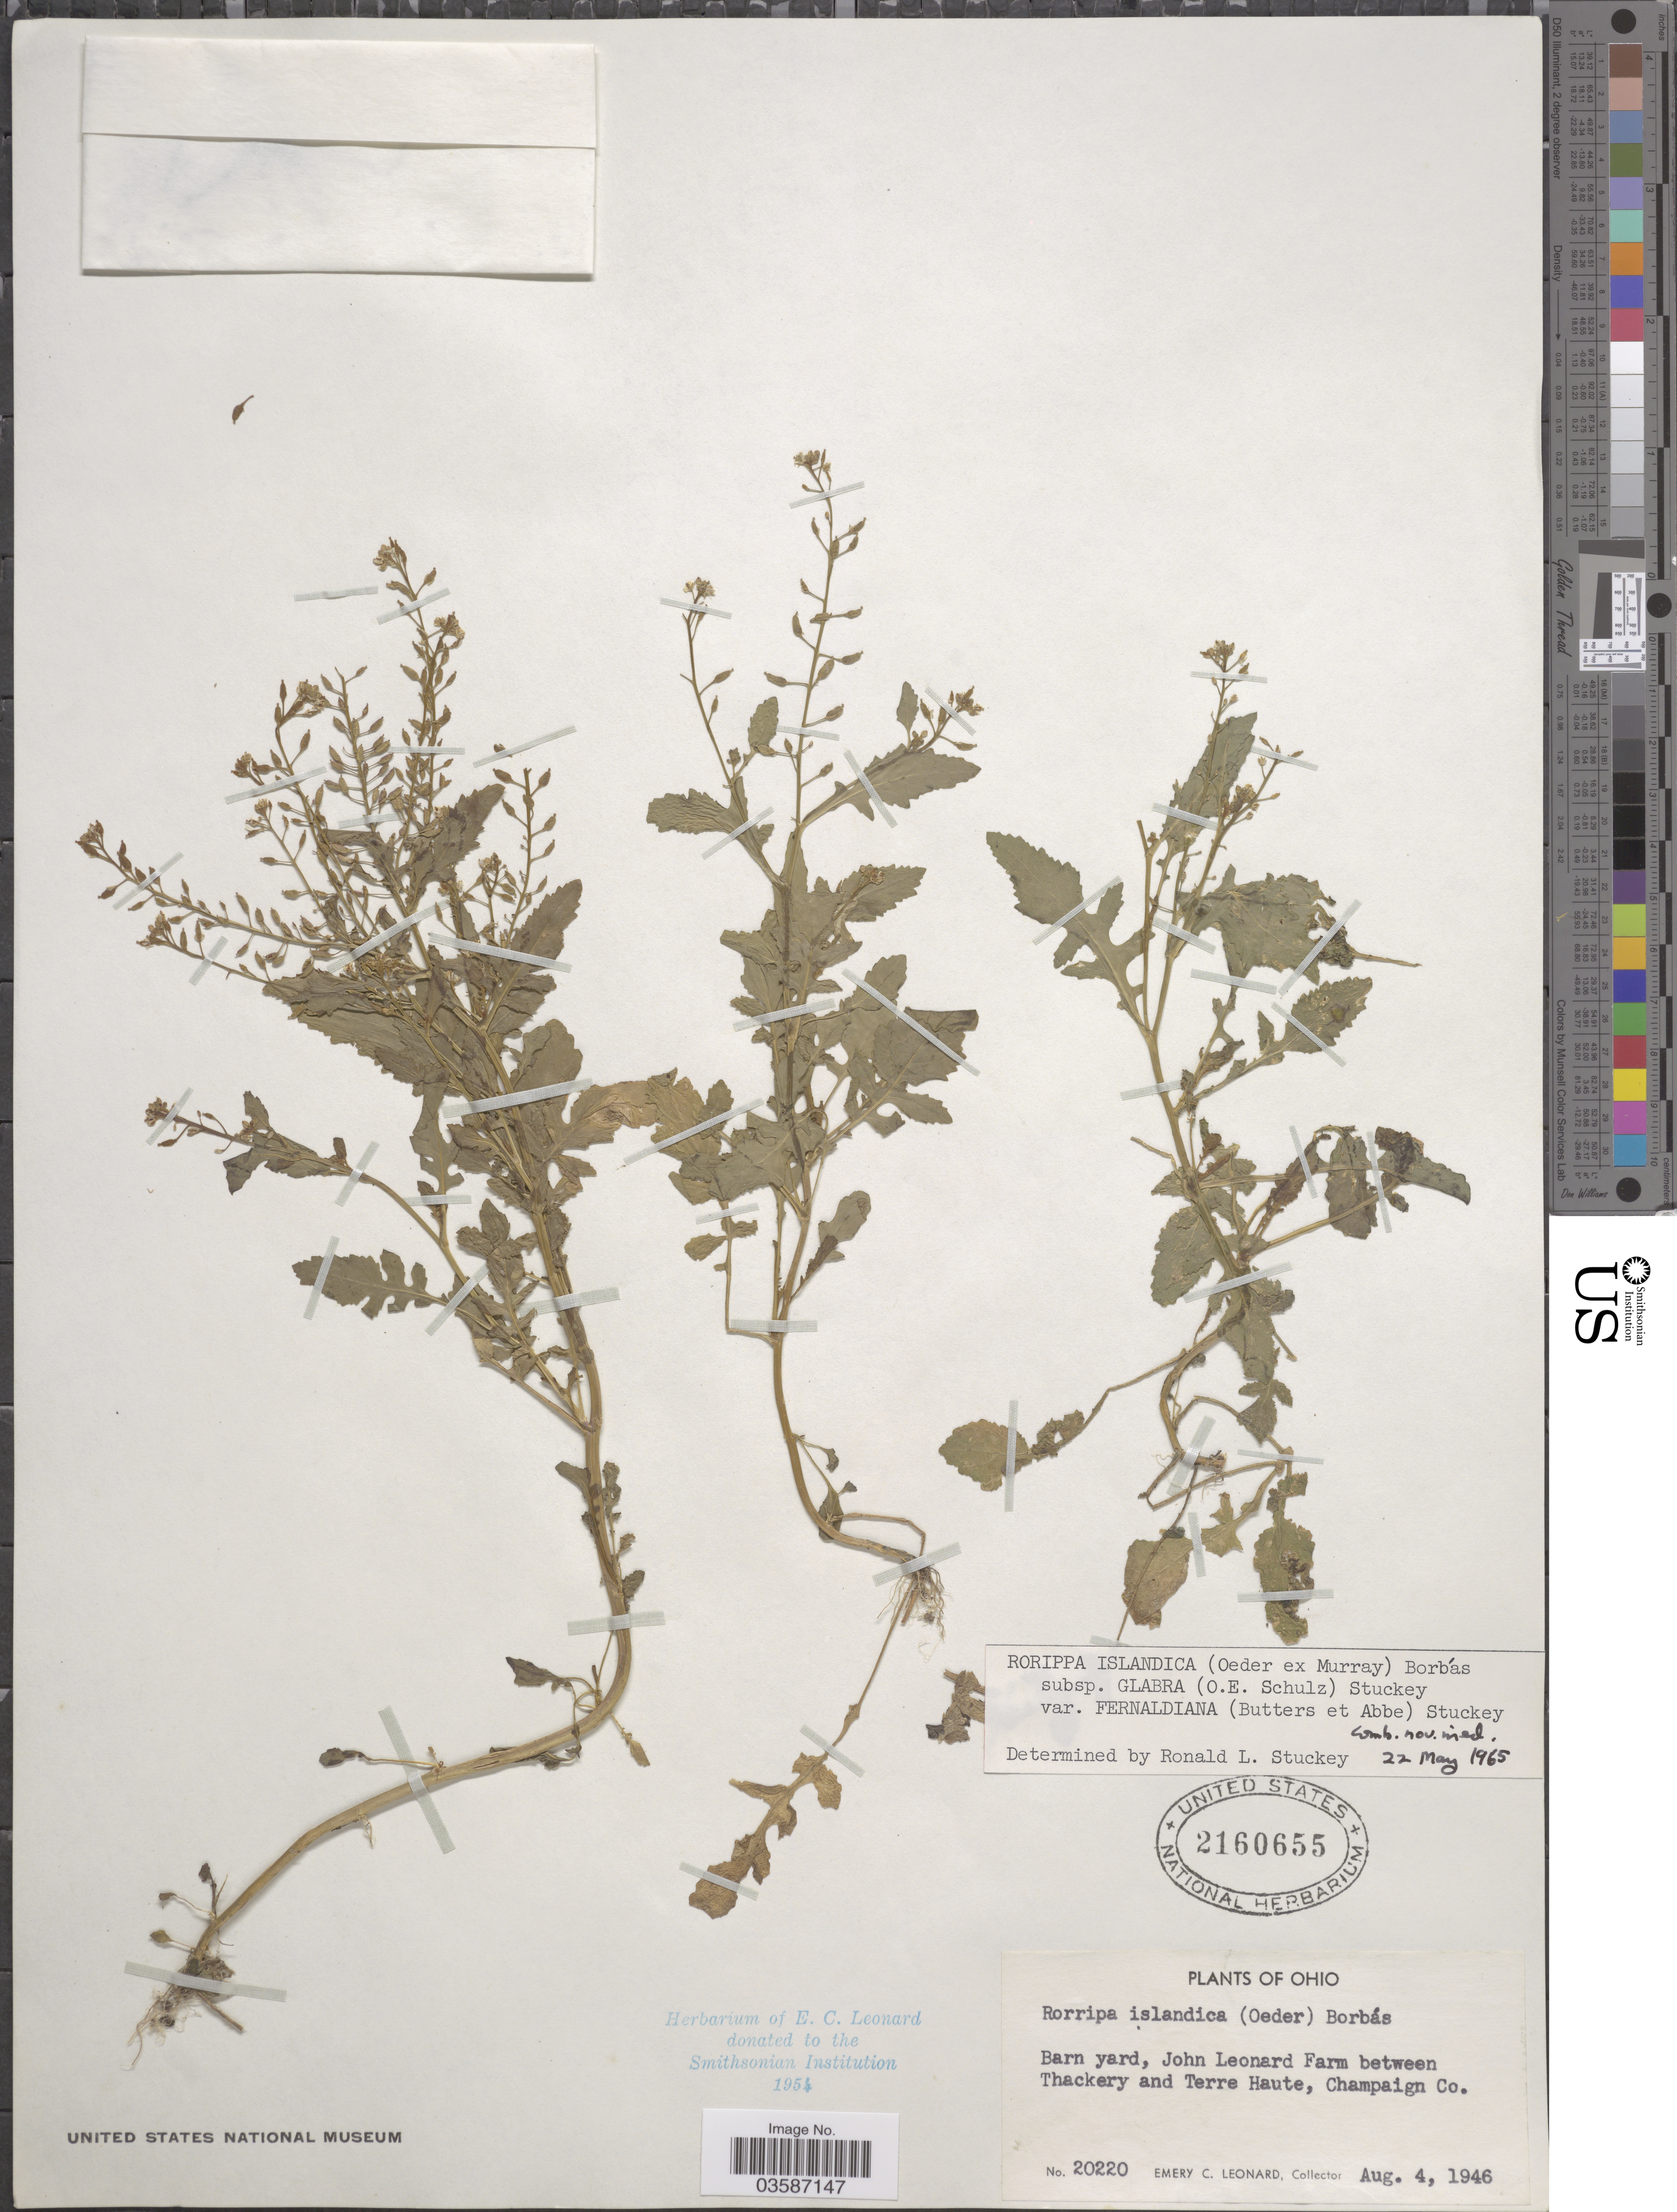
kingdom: Plantae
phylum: Tracheophyta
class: Magnoliopsida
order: Brassicales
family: Brassicaceae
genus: Rorippa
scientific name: Rorippa islandica var. fernaldiana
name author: Butters & Abbe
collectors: E. C. Leonard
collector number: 20220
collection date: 1946-08-04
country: United States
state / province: Ohio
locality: Barn yard, John Leonard Farm between Thackery and Terre Haute, Champaign Co.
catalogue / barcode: US 2160655